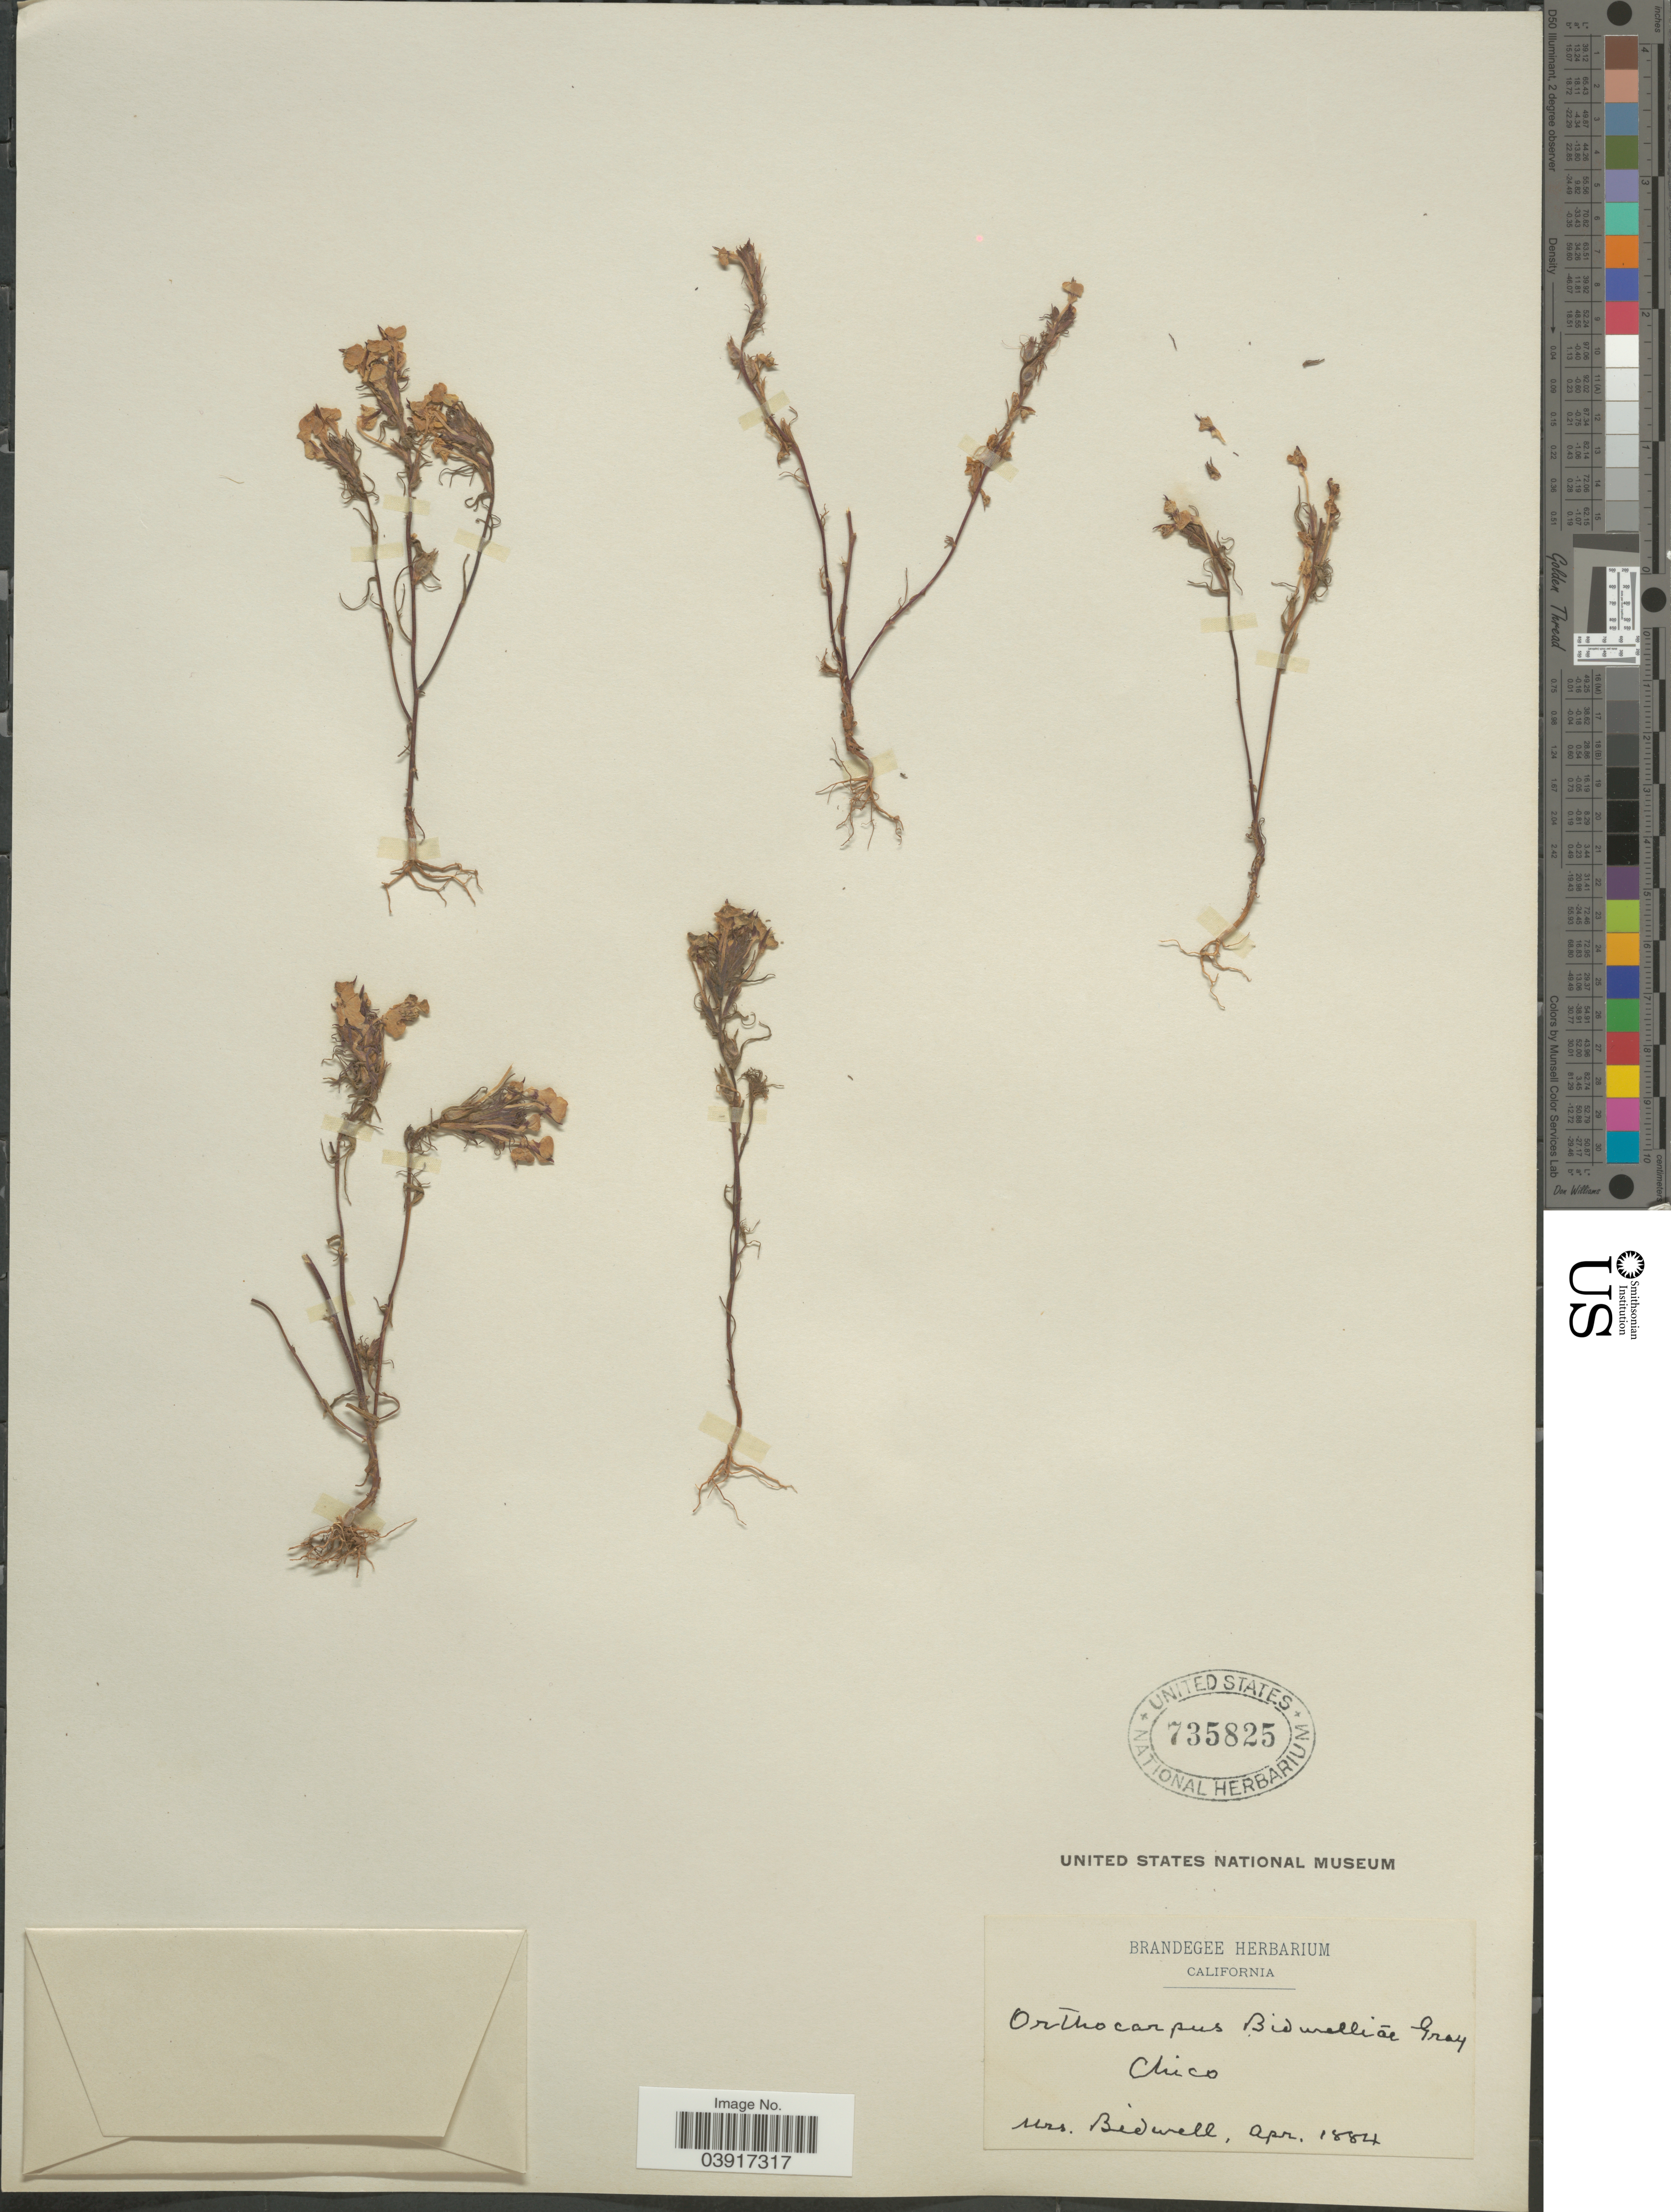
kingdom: Plantae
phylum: Tracheophyta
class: Magnoliopsida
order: Lamiales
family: Orobanchaceae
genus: Orthocarpus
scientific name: Orthocarpus erianthus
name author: Benth.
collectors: Bidwell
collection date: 1884-04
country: United States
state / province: California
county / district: Butte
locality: Chico.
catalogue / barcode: US 735825